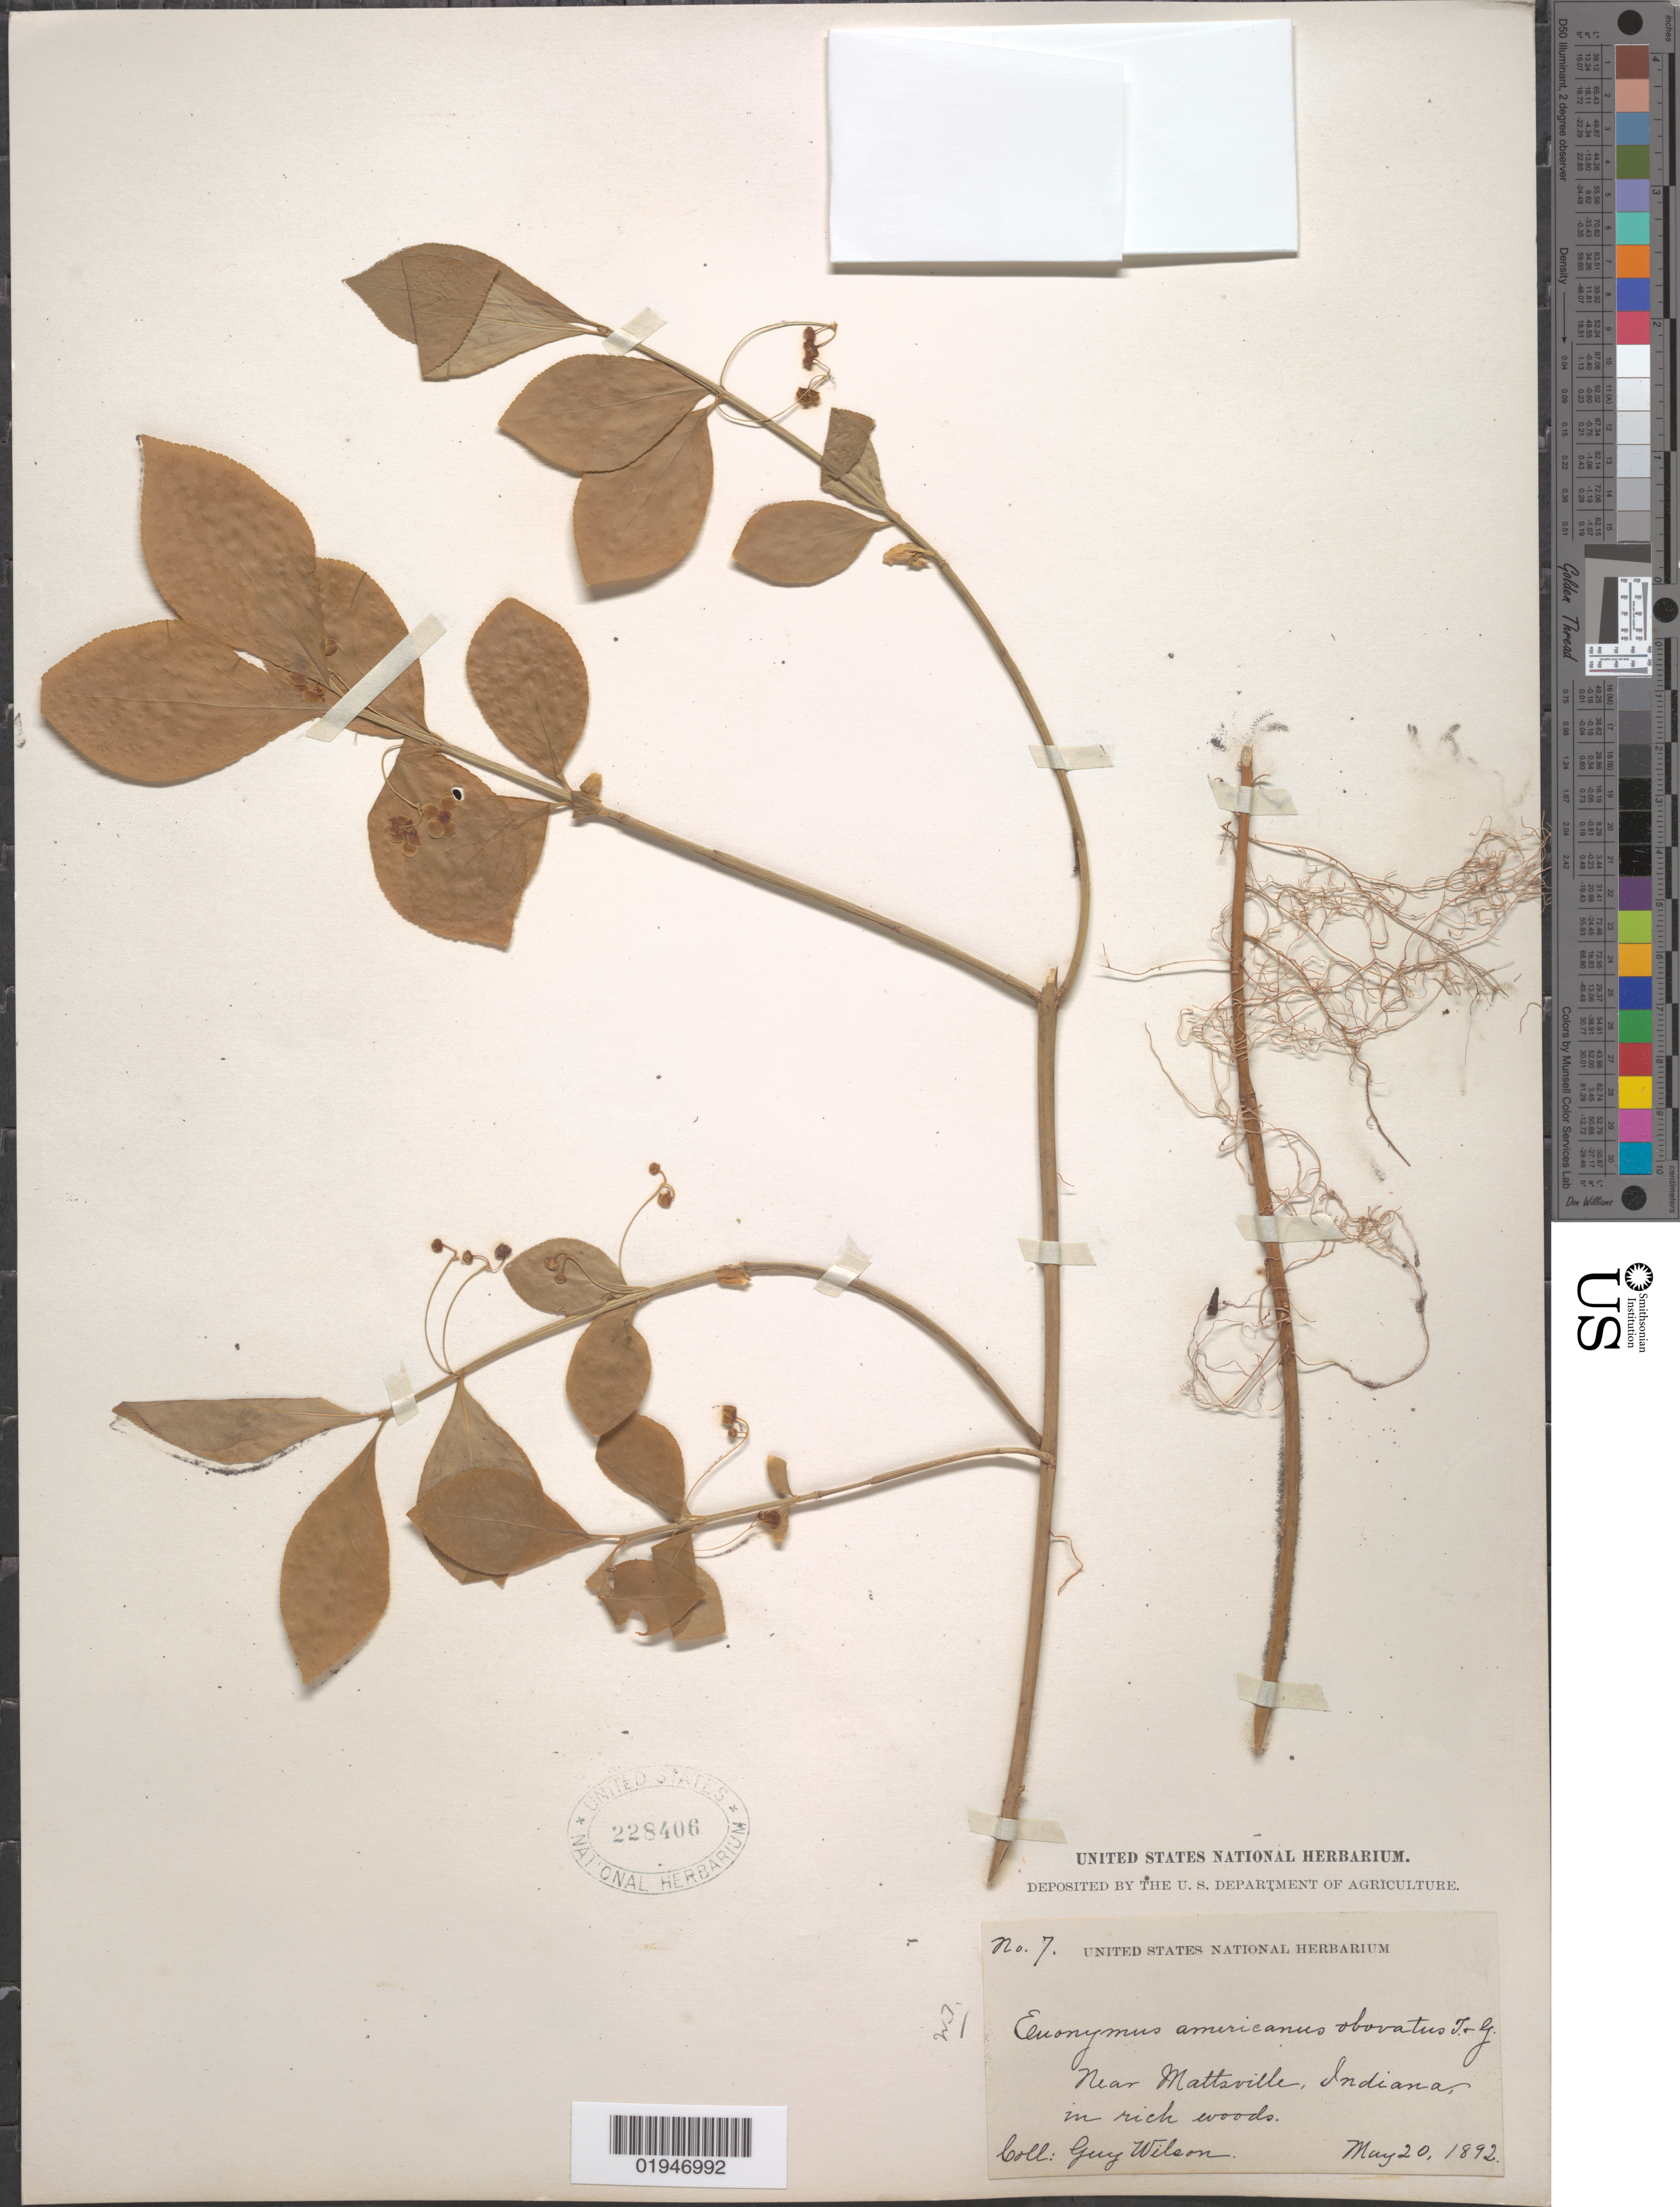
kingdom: Plantae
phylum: Tracheophyta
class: Magnoliopsida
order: Celastrales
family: Celastraceae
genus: Euonymus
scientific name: Euonymus obovatus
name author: Nutt.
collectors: G. Wilson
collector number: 7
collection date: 1892-05-20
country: United States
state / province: Indiana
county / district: Hamilton County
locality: Mattsville, near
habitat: In rich woods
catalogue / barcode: US 228406